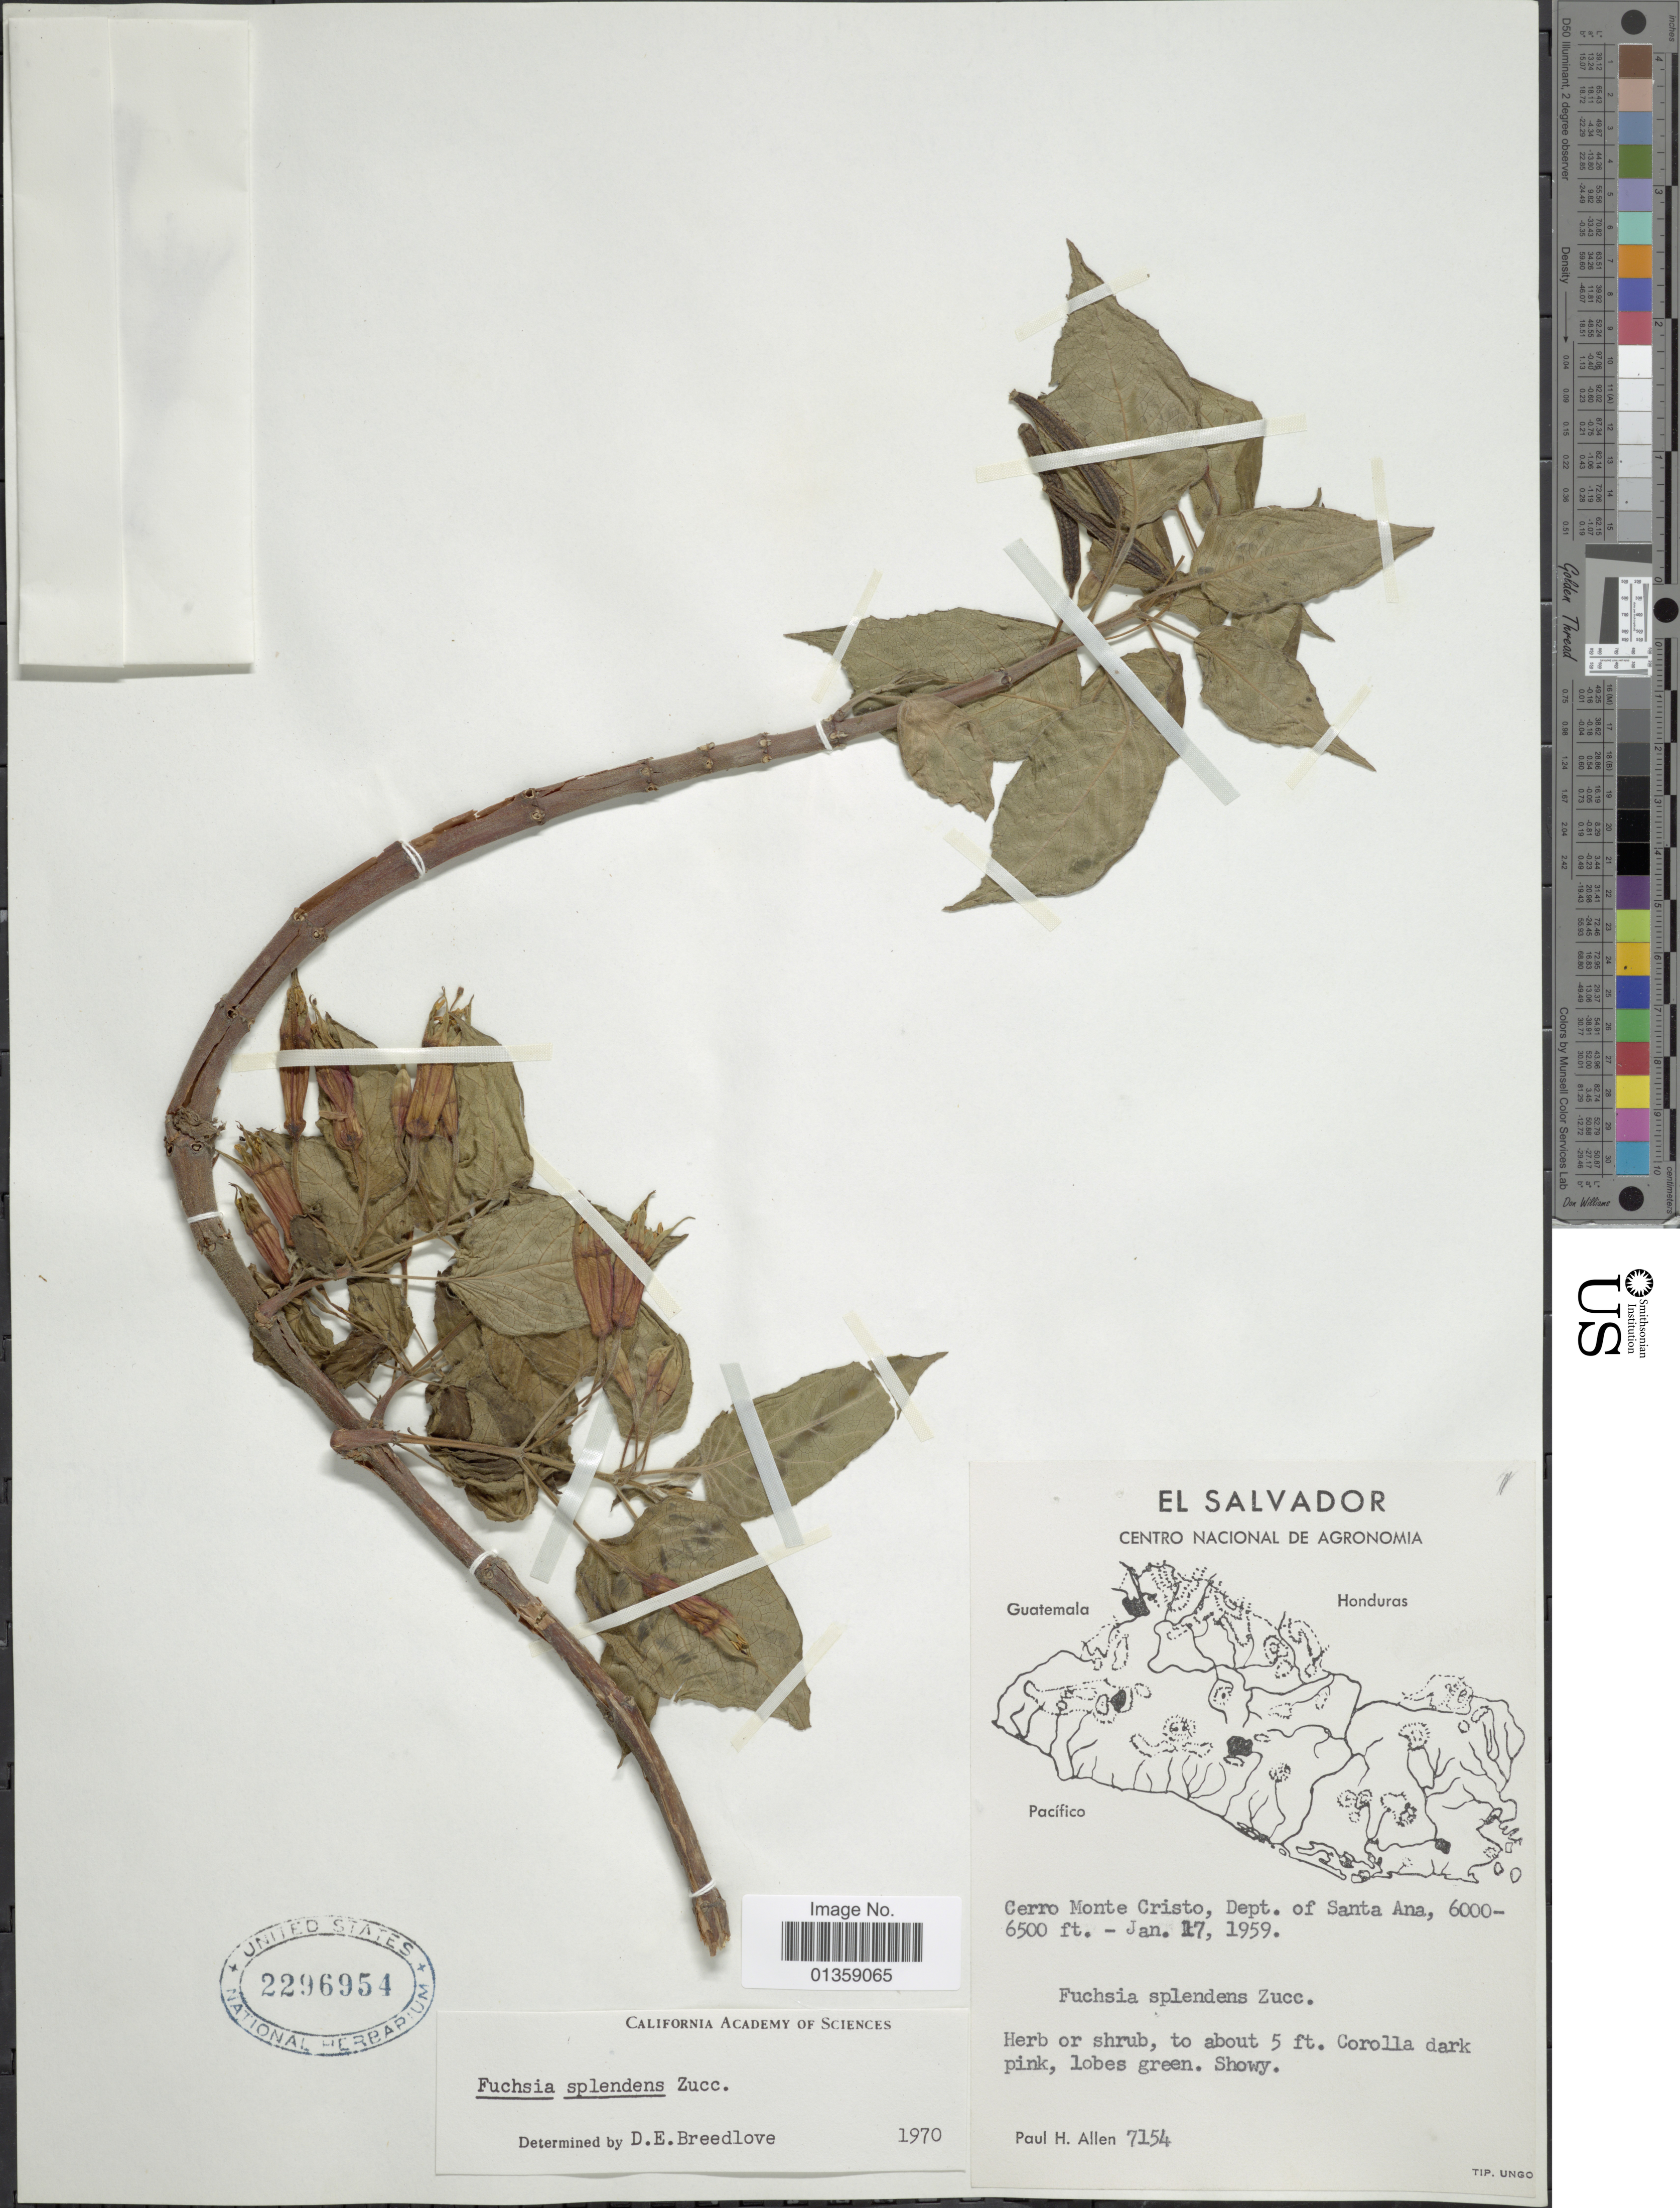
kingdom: Plantae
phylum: Tracheophyta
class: Magnoliopsida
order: Myrtales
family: Onagraceae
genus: Fuchsia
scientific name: Fuchsia splendens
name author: Zucc.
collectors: P. H. Allen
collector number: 7154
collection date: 1959-01-17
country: El Salvador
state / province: Santa Ana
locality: Cerro Monte Cristo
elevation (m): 1829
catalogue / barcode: US 2296954